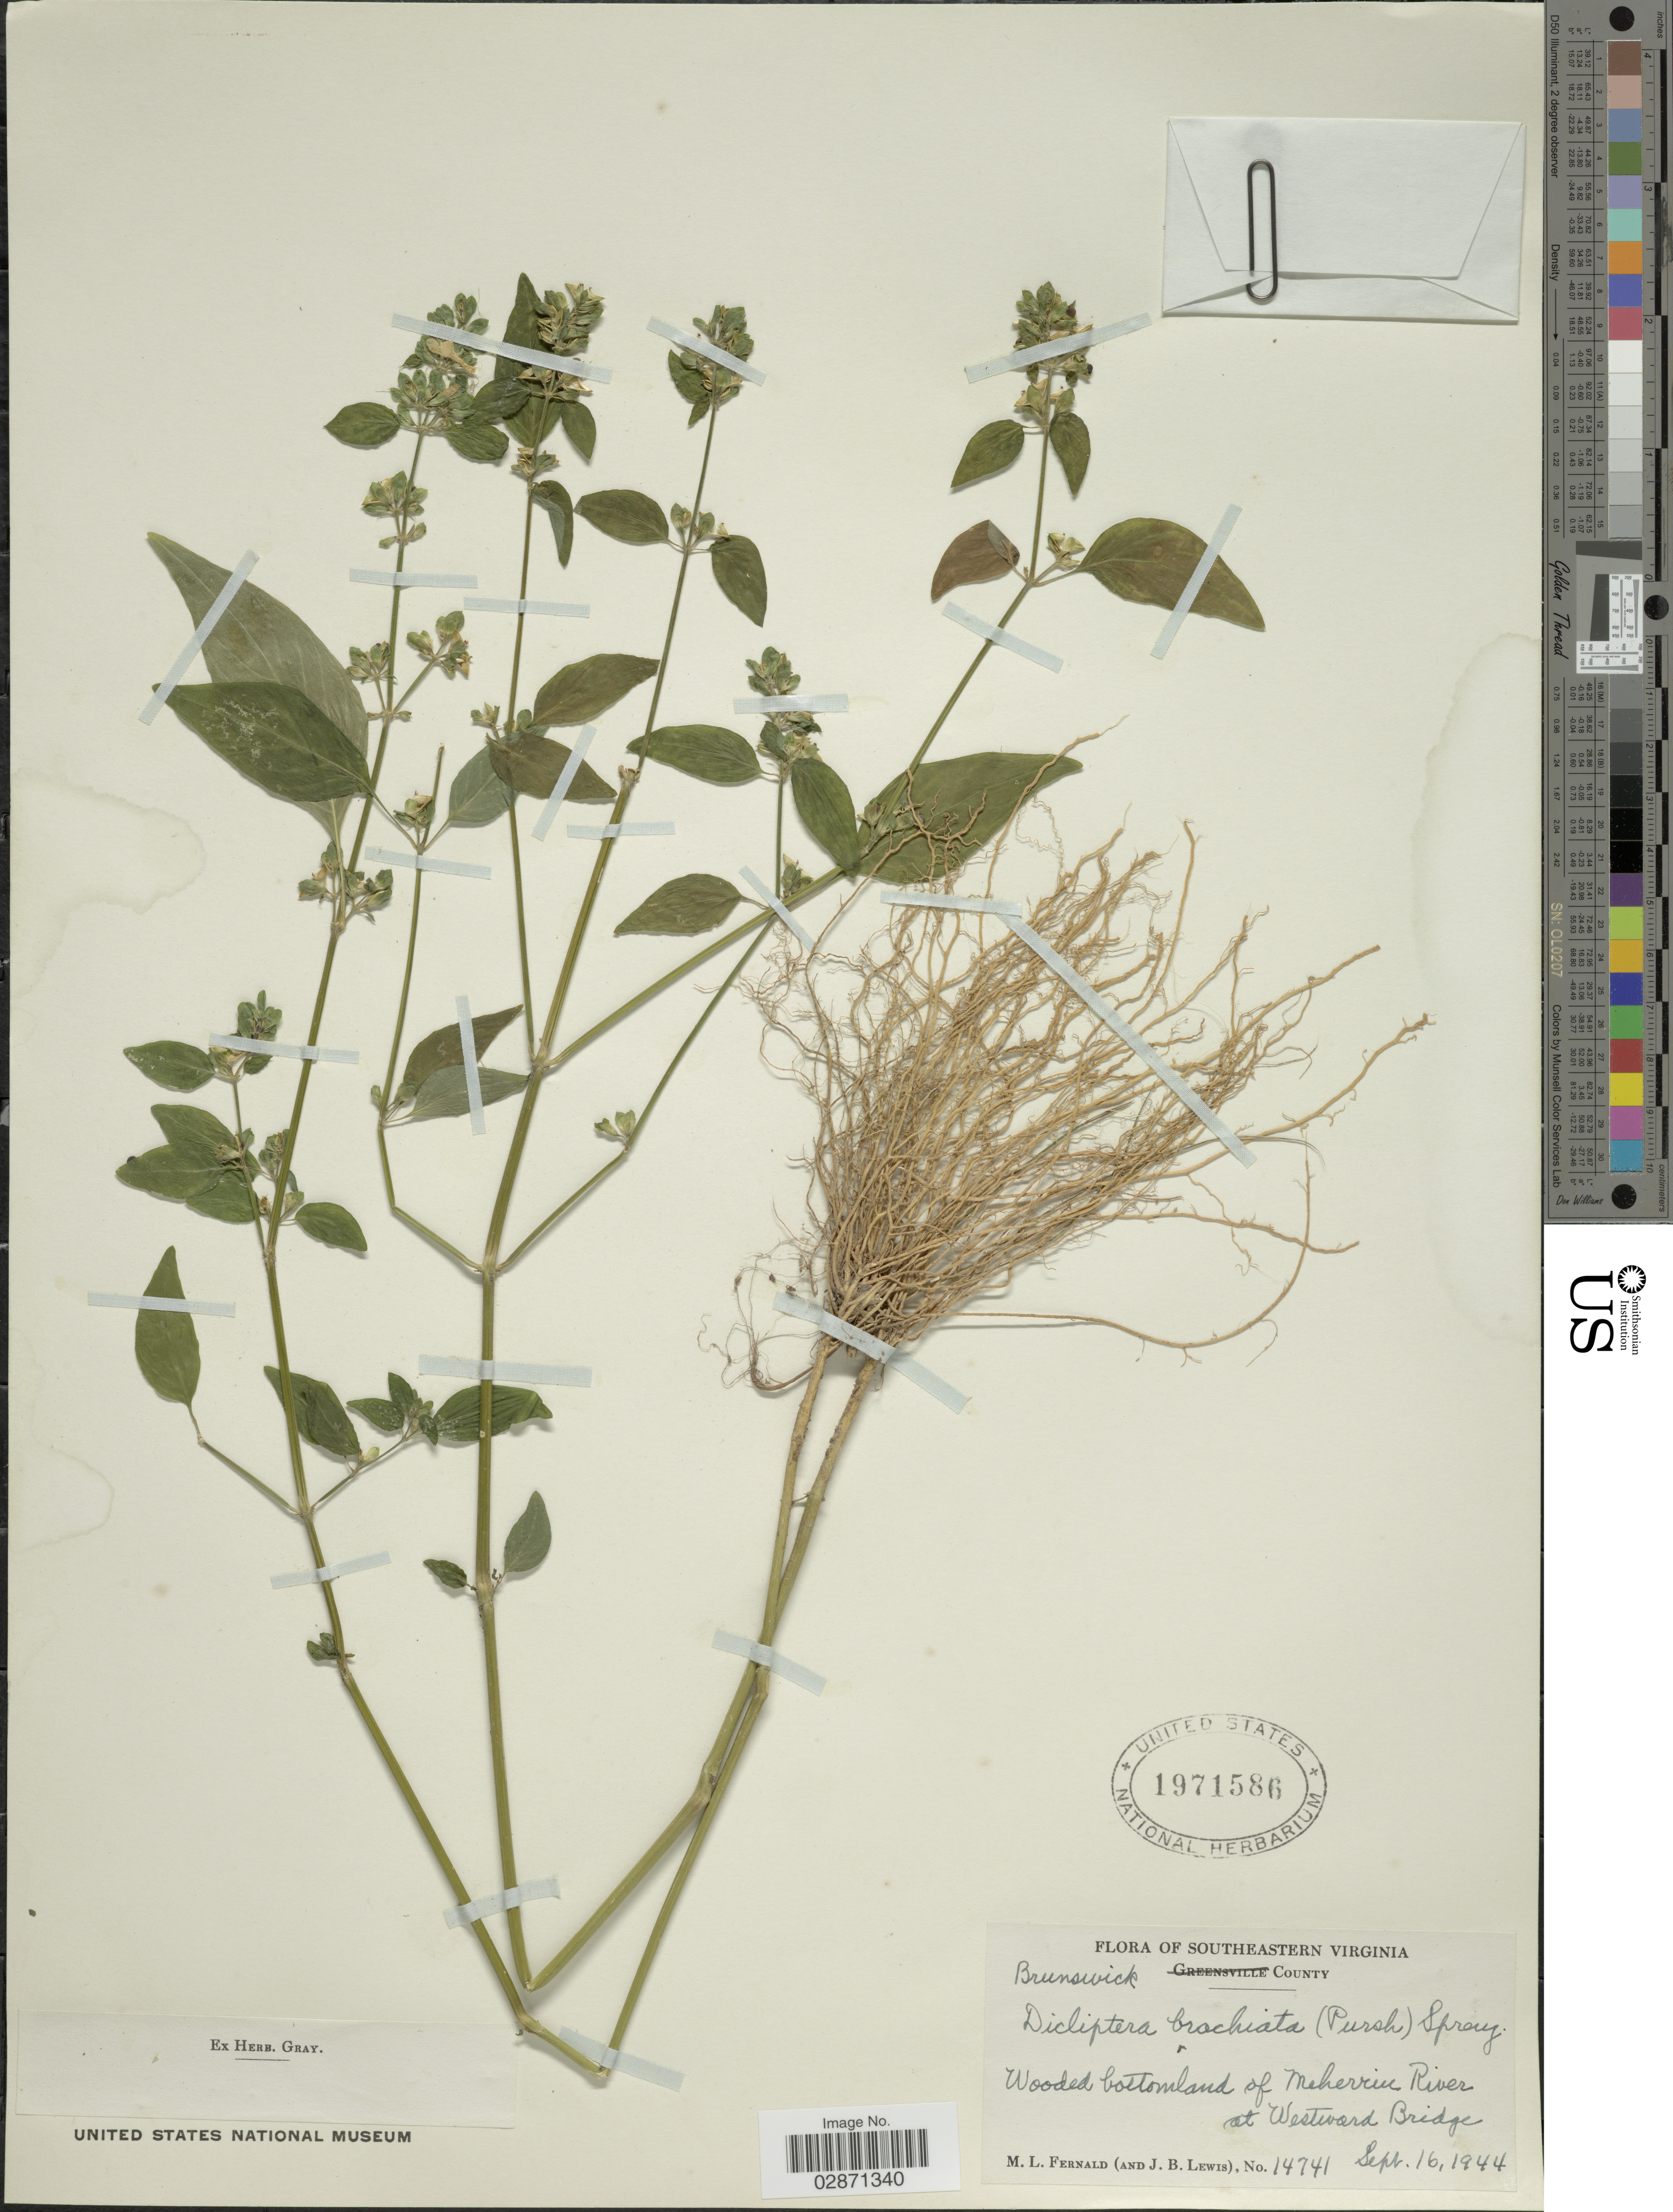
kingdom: Plantae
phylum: Tracheophyta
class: Magnoliopsida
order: Lamiales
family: Acanthaceae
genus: Dicliptera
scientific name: Dicliptera brachiata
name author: (Pursh) Spreng.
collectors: M. L. Fernald & J. B. Lewis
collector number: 14741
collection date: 1944-09-16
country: United States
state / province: Virginia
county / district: Brunswick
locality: Southeastern Virginia. Brusnwick County. Wooded bottomland of Meherrin River at Westward Bridge.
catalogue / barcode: US 1971586